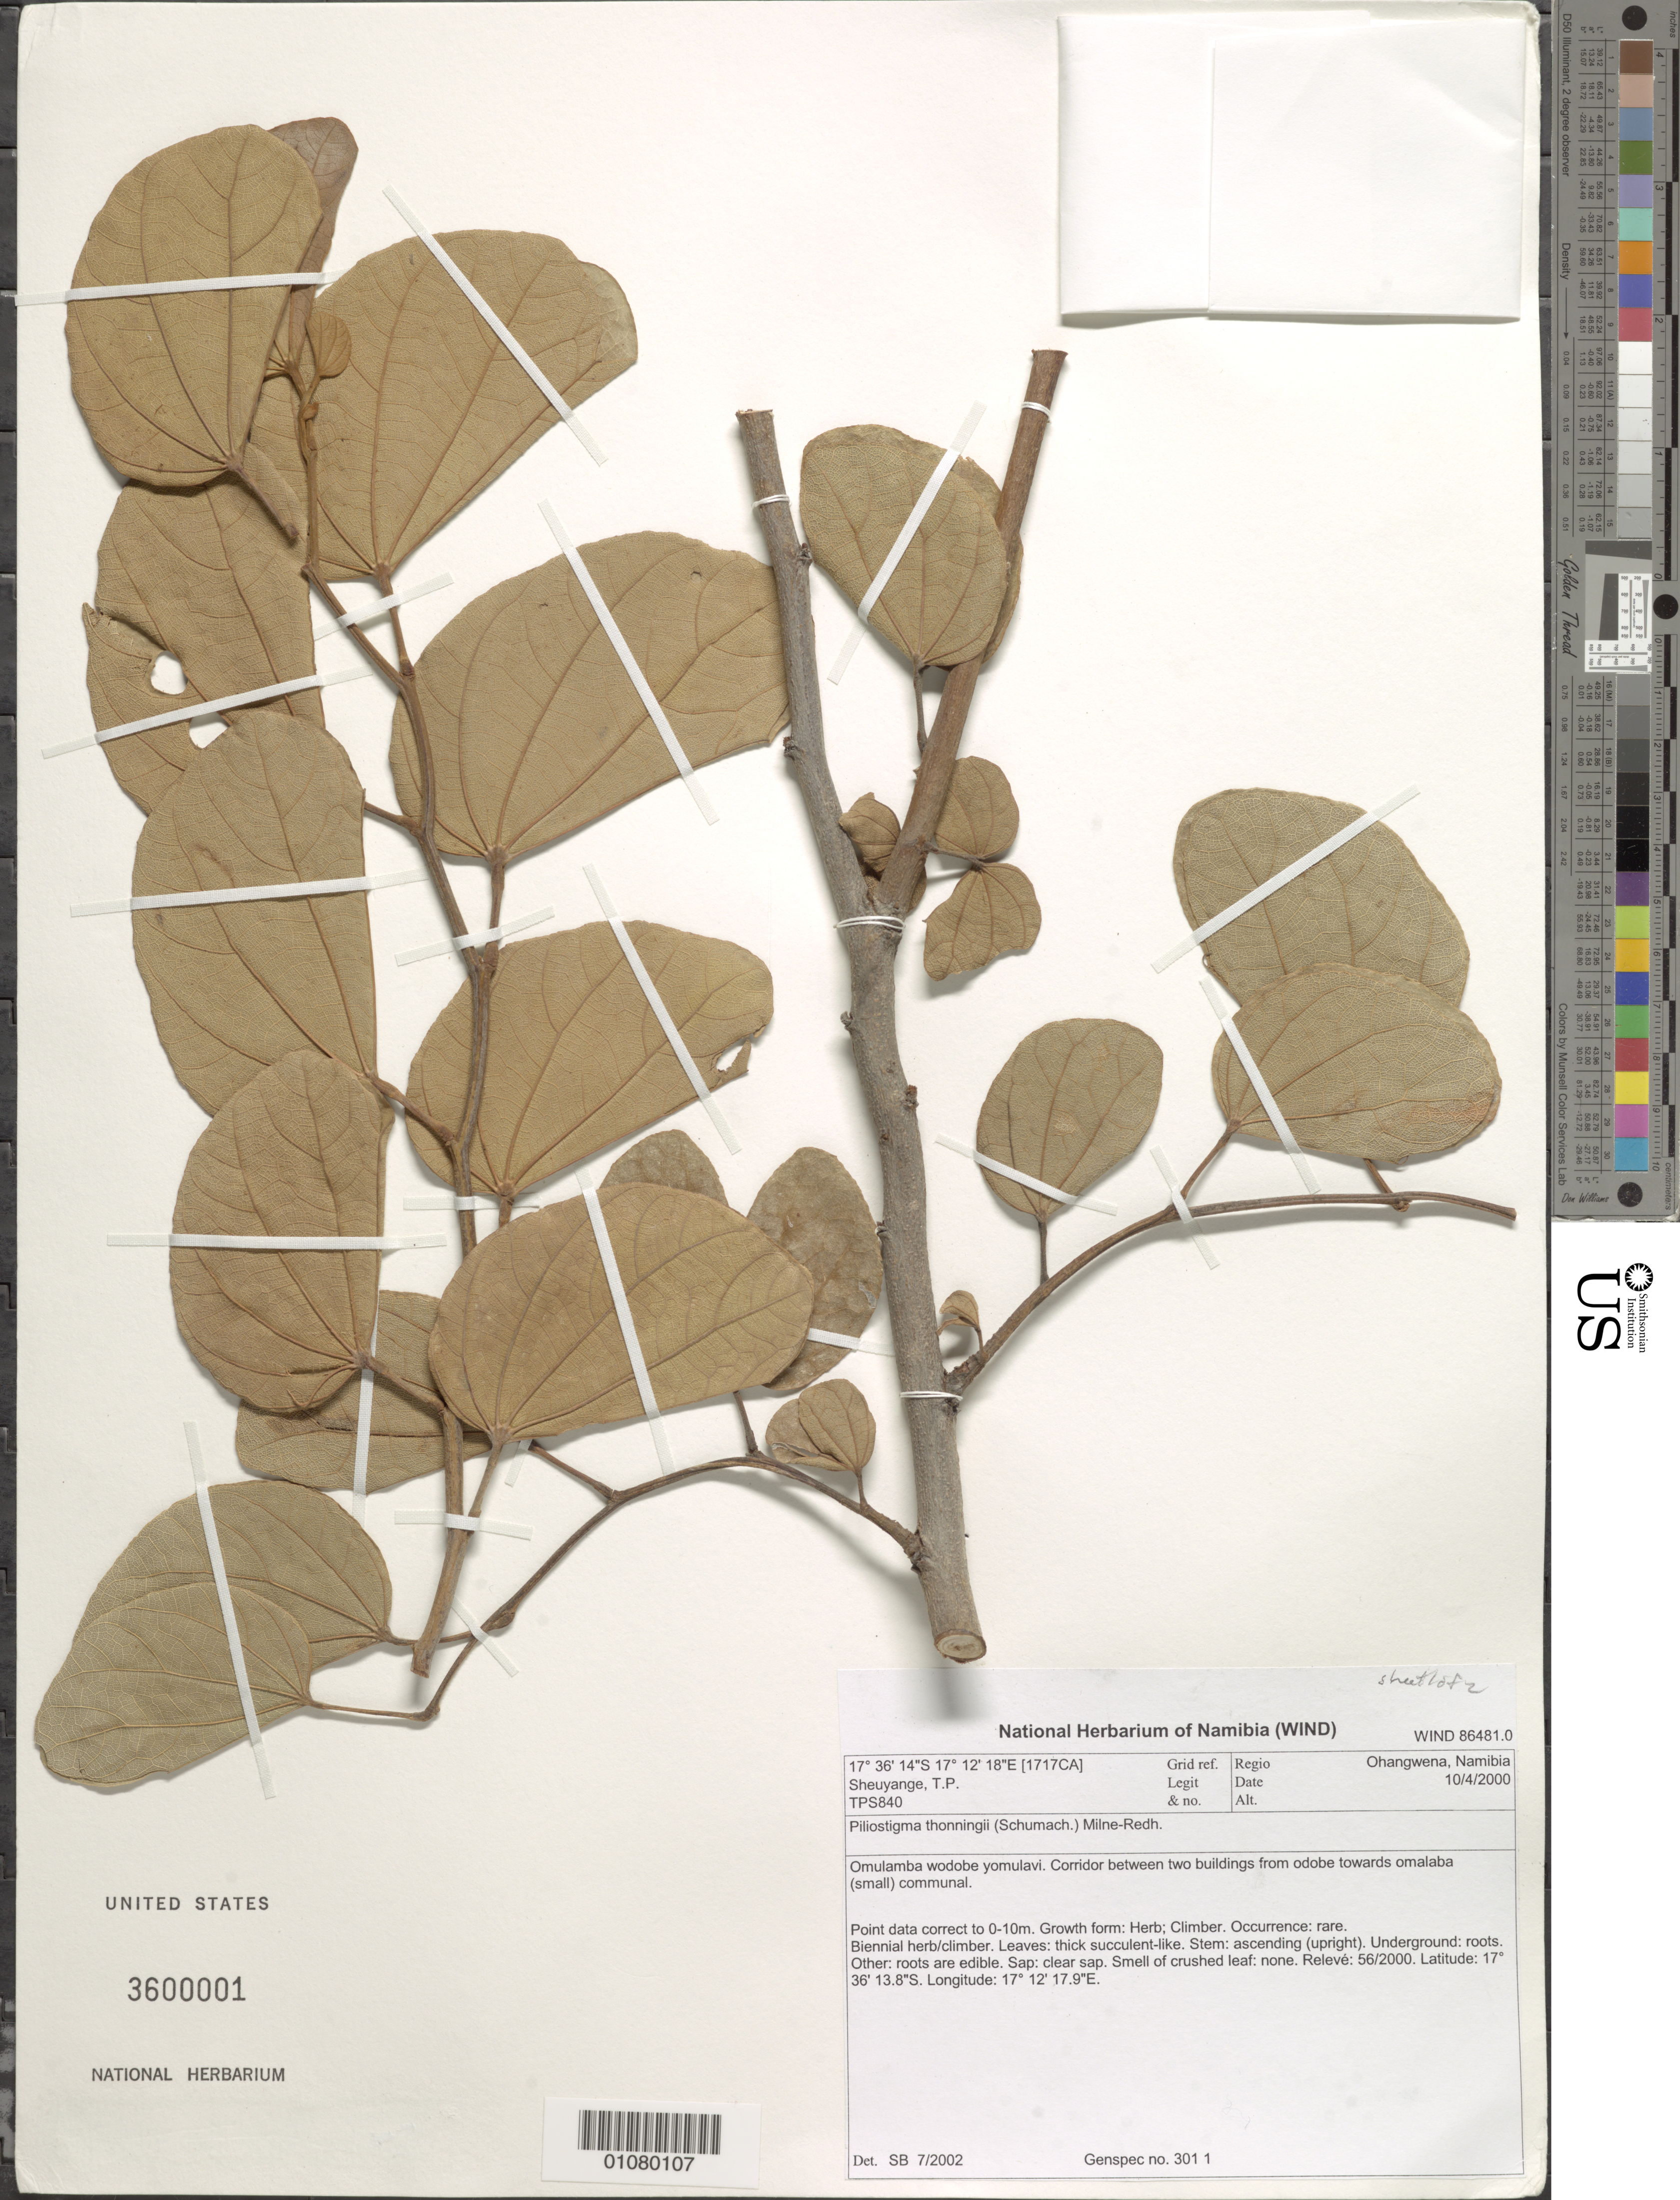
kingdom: Plantae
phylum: Tracheophyta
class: Magnoliopsida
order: Fabales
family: Fabaceae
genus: Piliostigma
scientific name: Piliostigma thonningii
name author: (Schumach.) Milne-Redh.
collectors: T. Sheuyange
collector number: TPS 840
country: Namibia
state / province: Ohangwena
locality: Omulamba wodobe yomulavi, Corridor between two buildings from odobe towards Omalaba commumnal.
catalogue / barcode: US 3600001